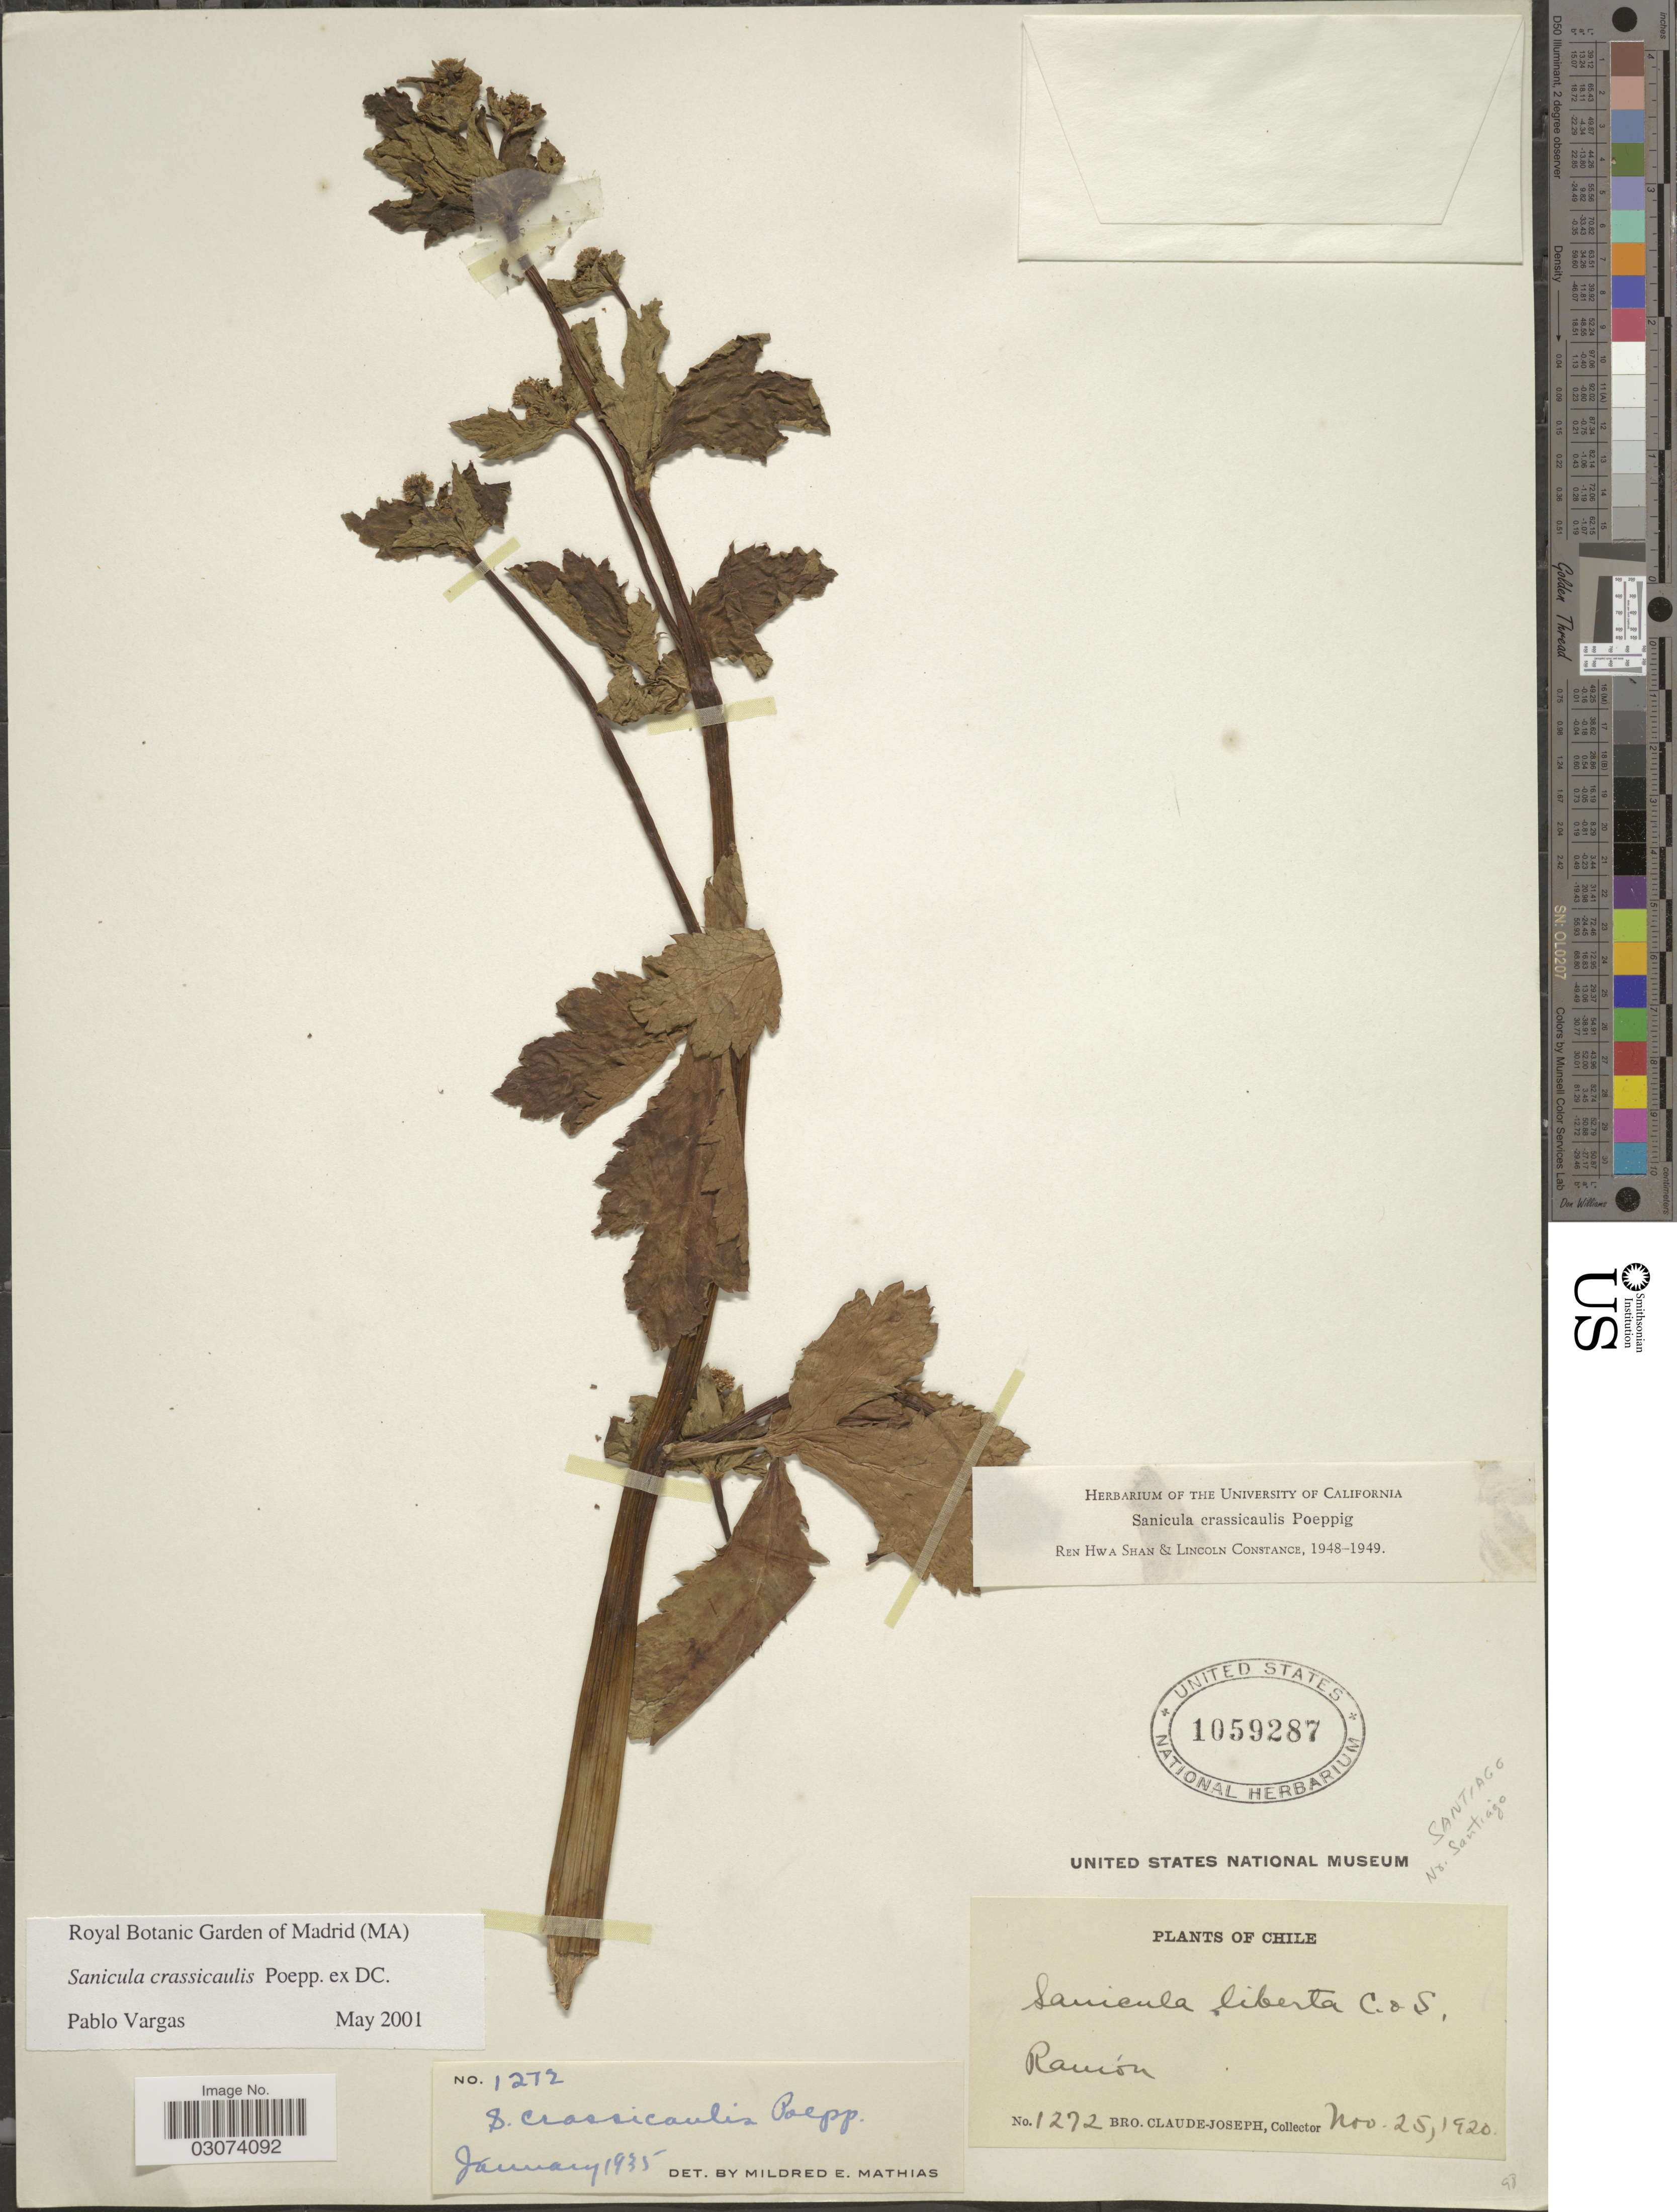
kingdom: Plantae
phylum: Tracheophyta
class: Magnoliopsida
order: Apiales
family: Apiaceae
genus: Sanicula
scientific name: Sanicula crassicaulis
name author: Poepp. ex DC.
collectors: Bro. Claude-Joseph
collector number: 1272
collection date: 1920-11-25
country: Chile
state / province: Región Metropolitana (RM)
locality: Ramon. Santiago. Nr. Santiago.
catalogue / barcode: US 1059287